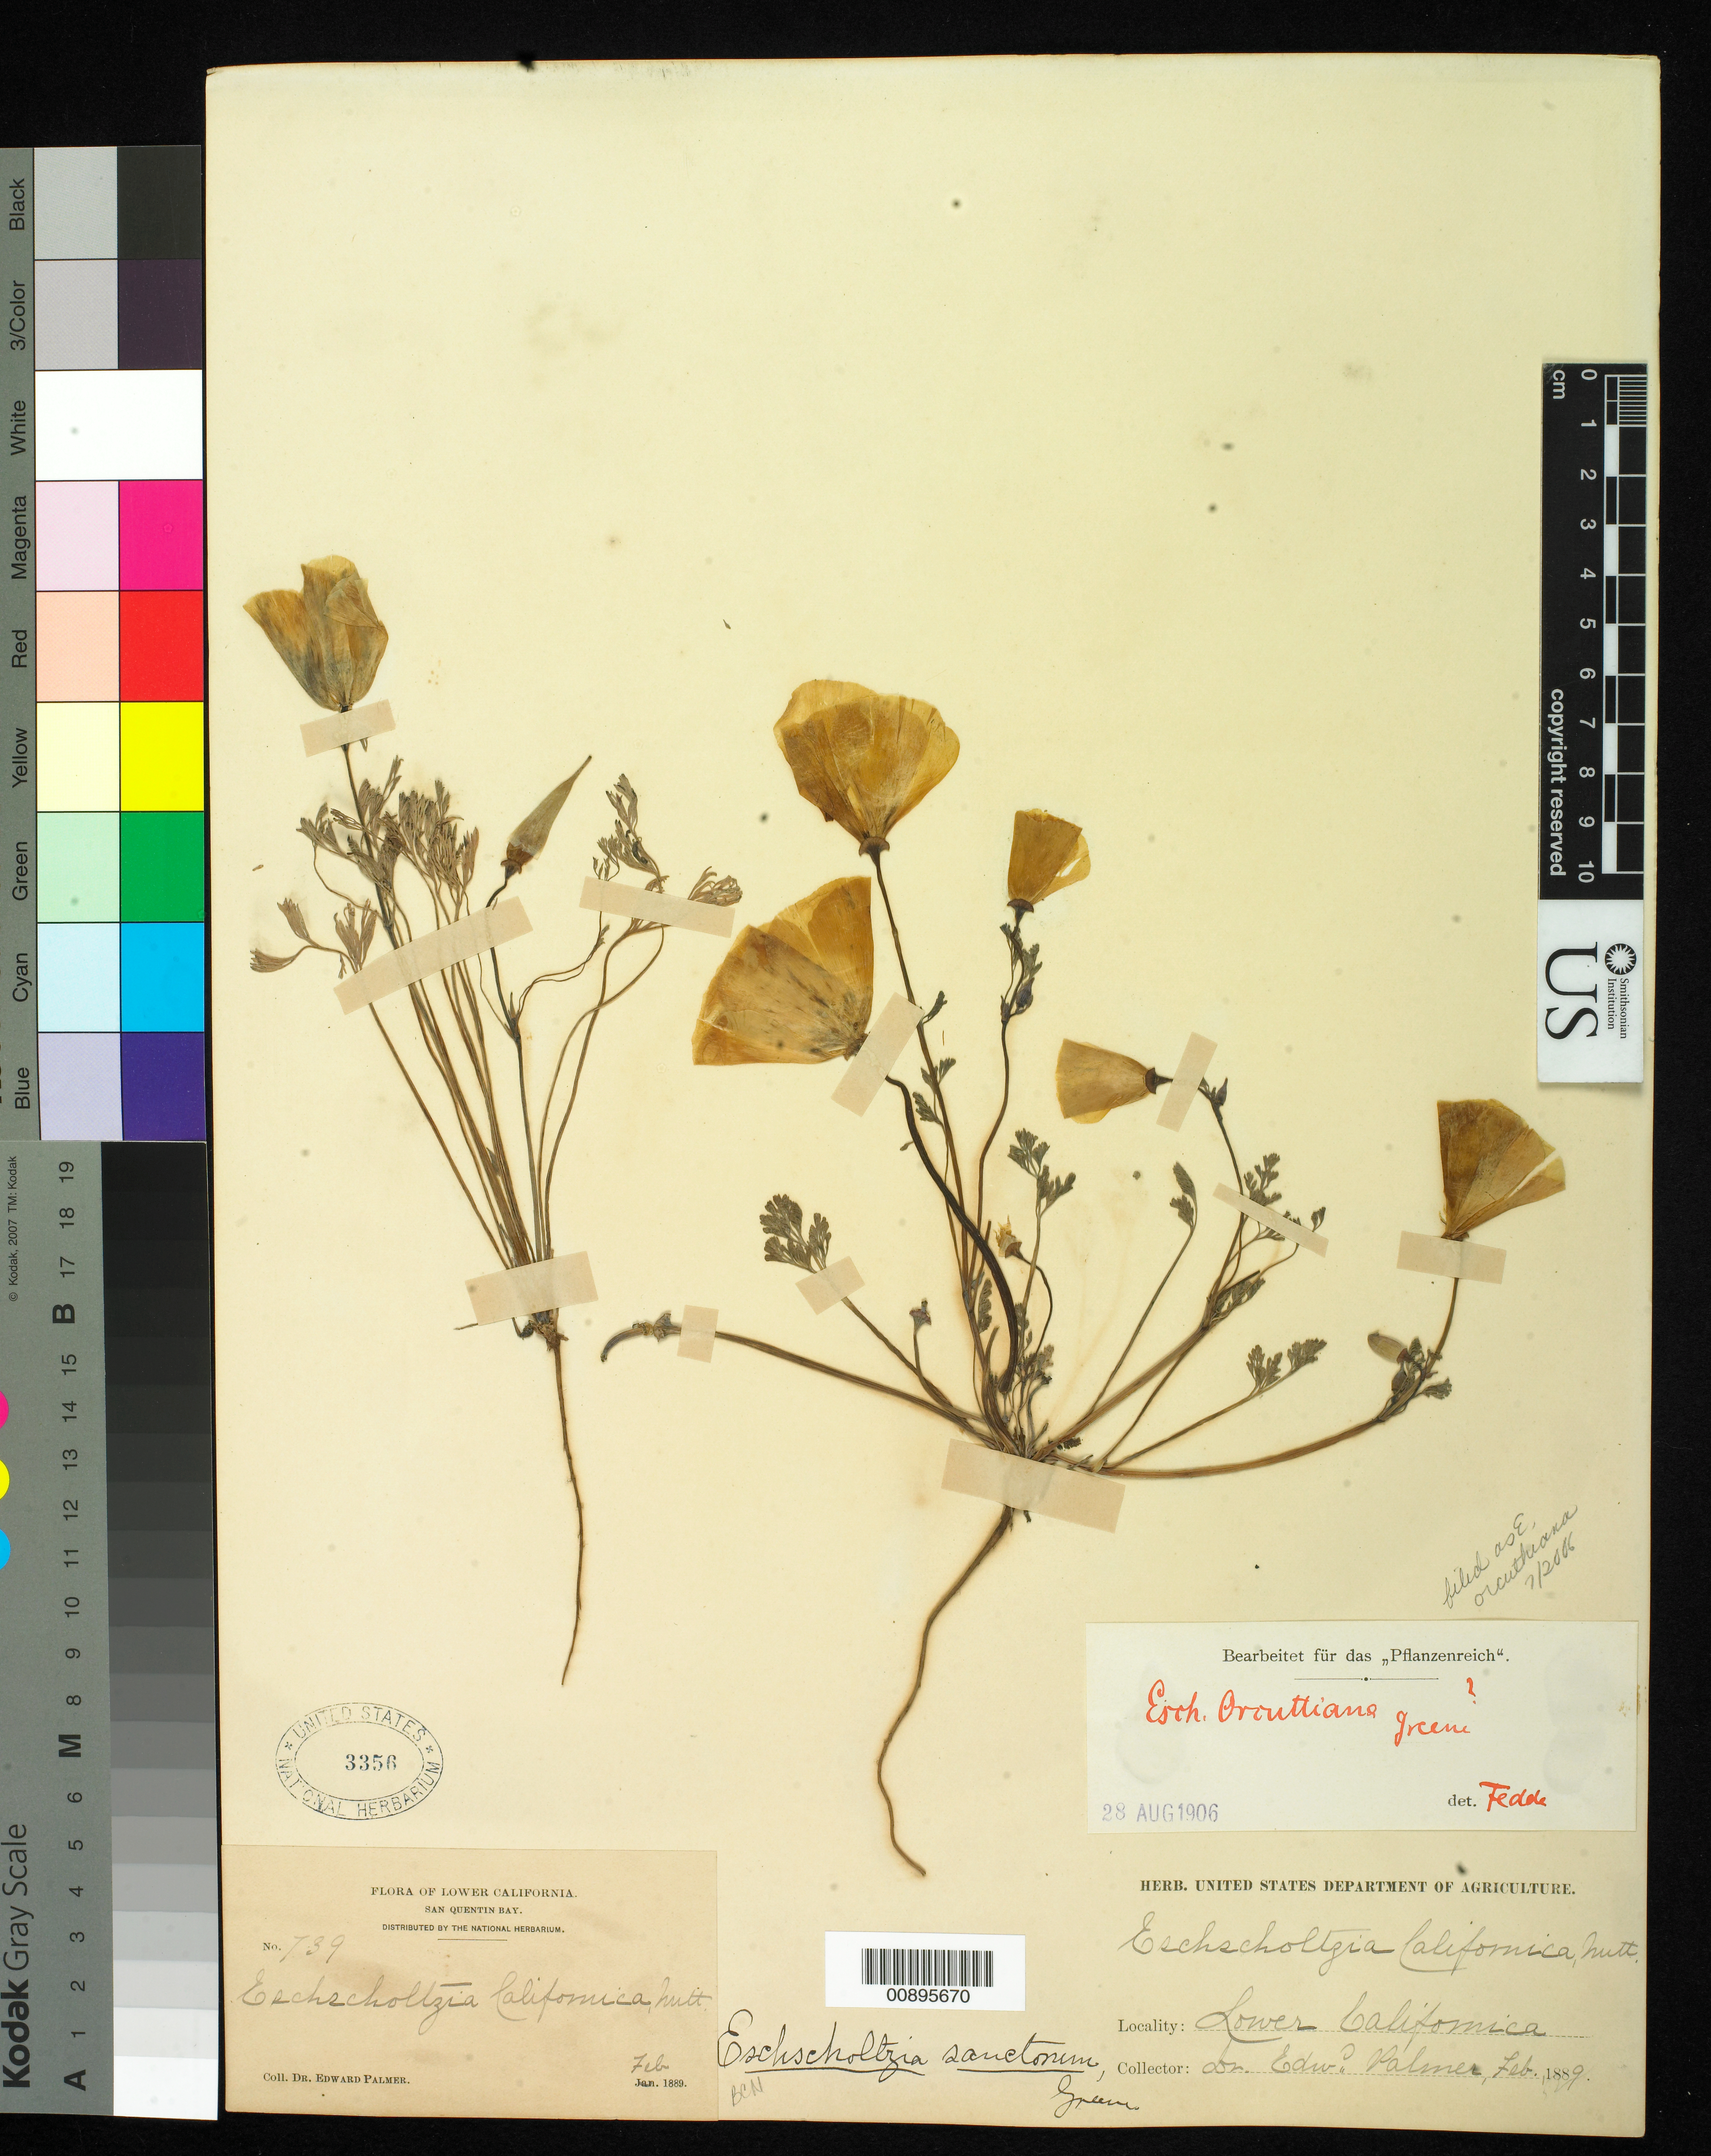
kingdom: Plantae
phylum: Tracheophyta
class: Magnoliopsida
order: Ranunculales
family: Papaveraceae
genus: Eschscholzia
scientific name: Eschscholzia orcuttiana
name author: Greene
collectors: E. Palmer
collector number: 739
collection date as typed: Feb 1889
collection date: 1889-02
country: Mexico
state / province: Baja California Norte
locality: San Quentin Bay, Baja California.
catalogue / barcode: US 3356